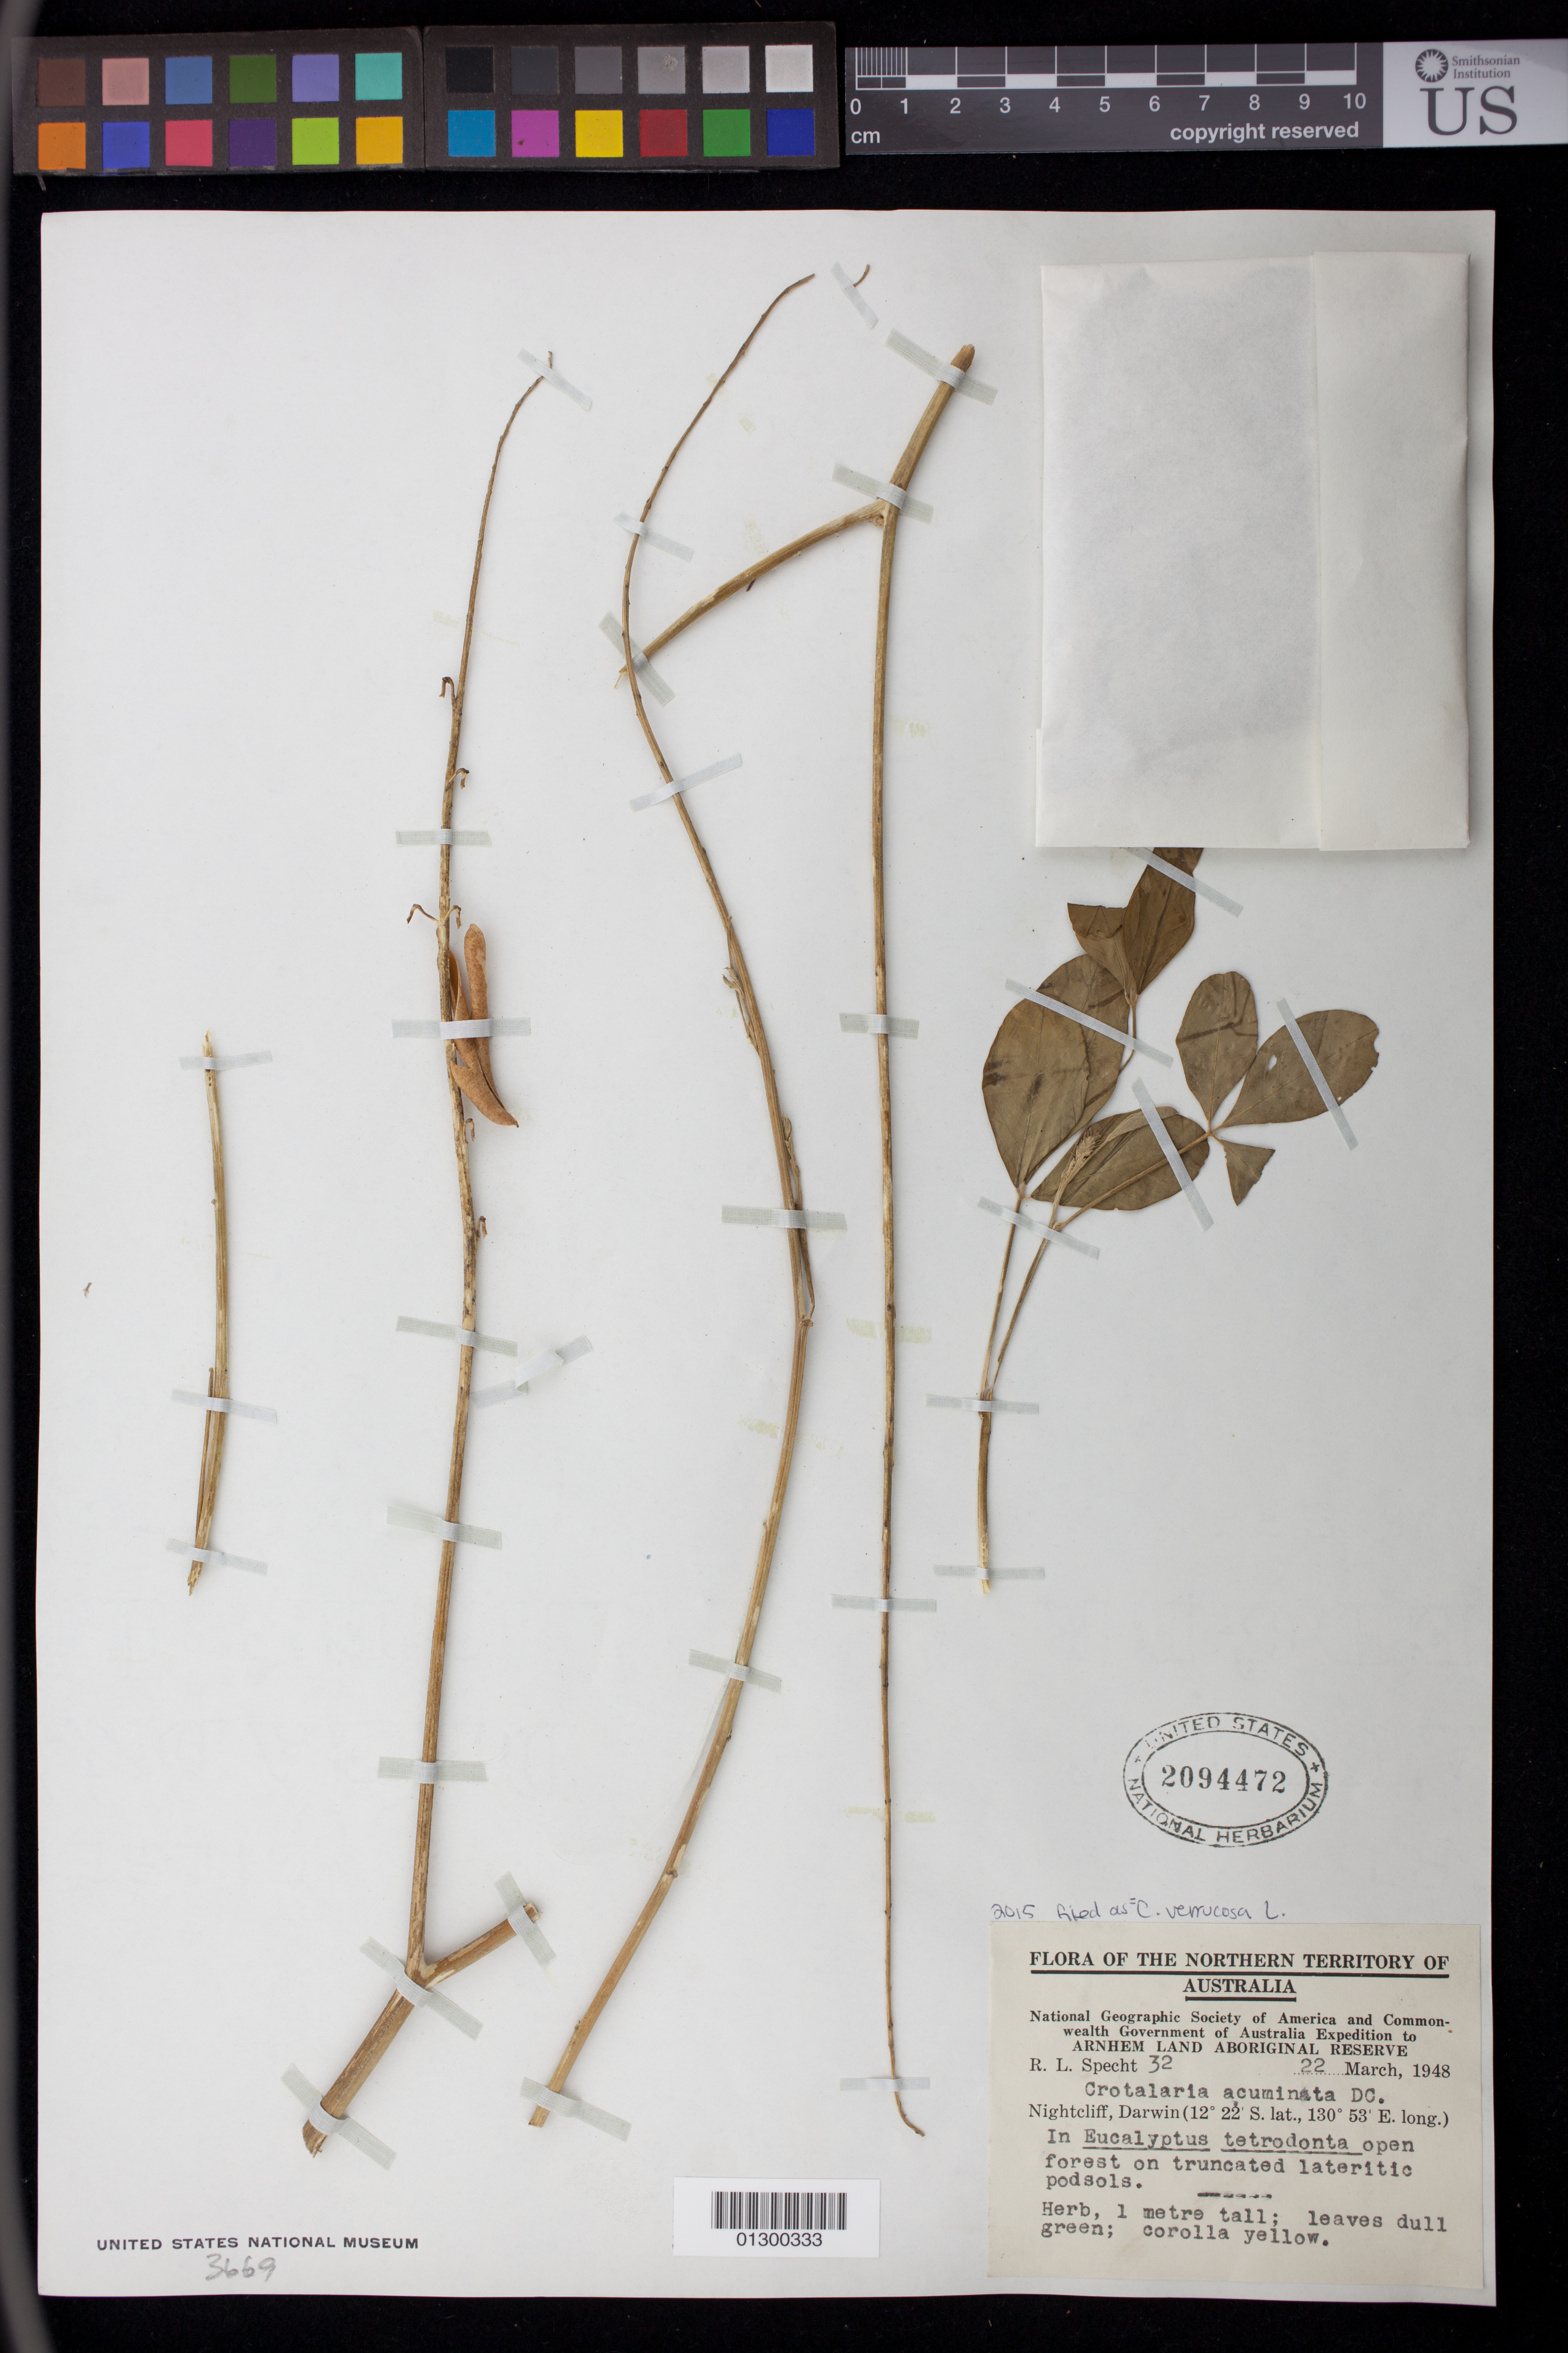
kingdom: Plantae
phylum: Tracheophyta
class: Magnoliopsida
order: Fabales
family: Fabaceae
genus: Crotalaria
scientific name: Crotalaria verrucosa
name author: L.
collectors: R. L. Specht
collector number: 32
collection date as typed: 3/22/1948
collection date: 1948-03-22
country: Australia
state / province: Northern Territory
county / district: Darwin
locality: Nightcliff, Darwin. In Eucalyptus tetrodonta open forest on truncated lateritic pod-sols.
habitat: In Eucalyptus tetrodonta open forest on truncated lateritic podsols.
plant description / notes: Herb,1 metre tall; leaves dull green; corolla yellow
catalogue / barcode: US 2094472